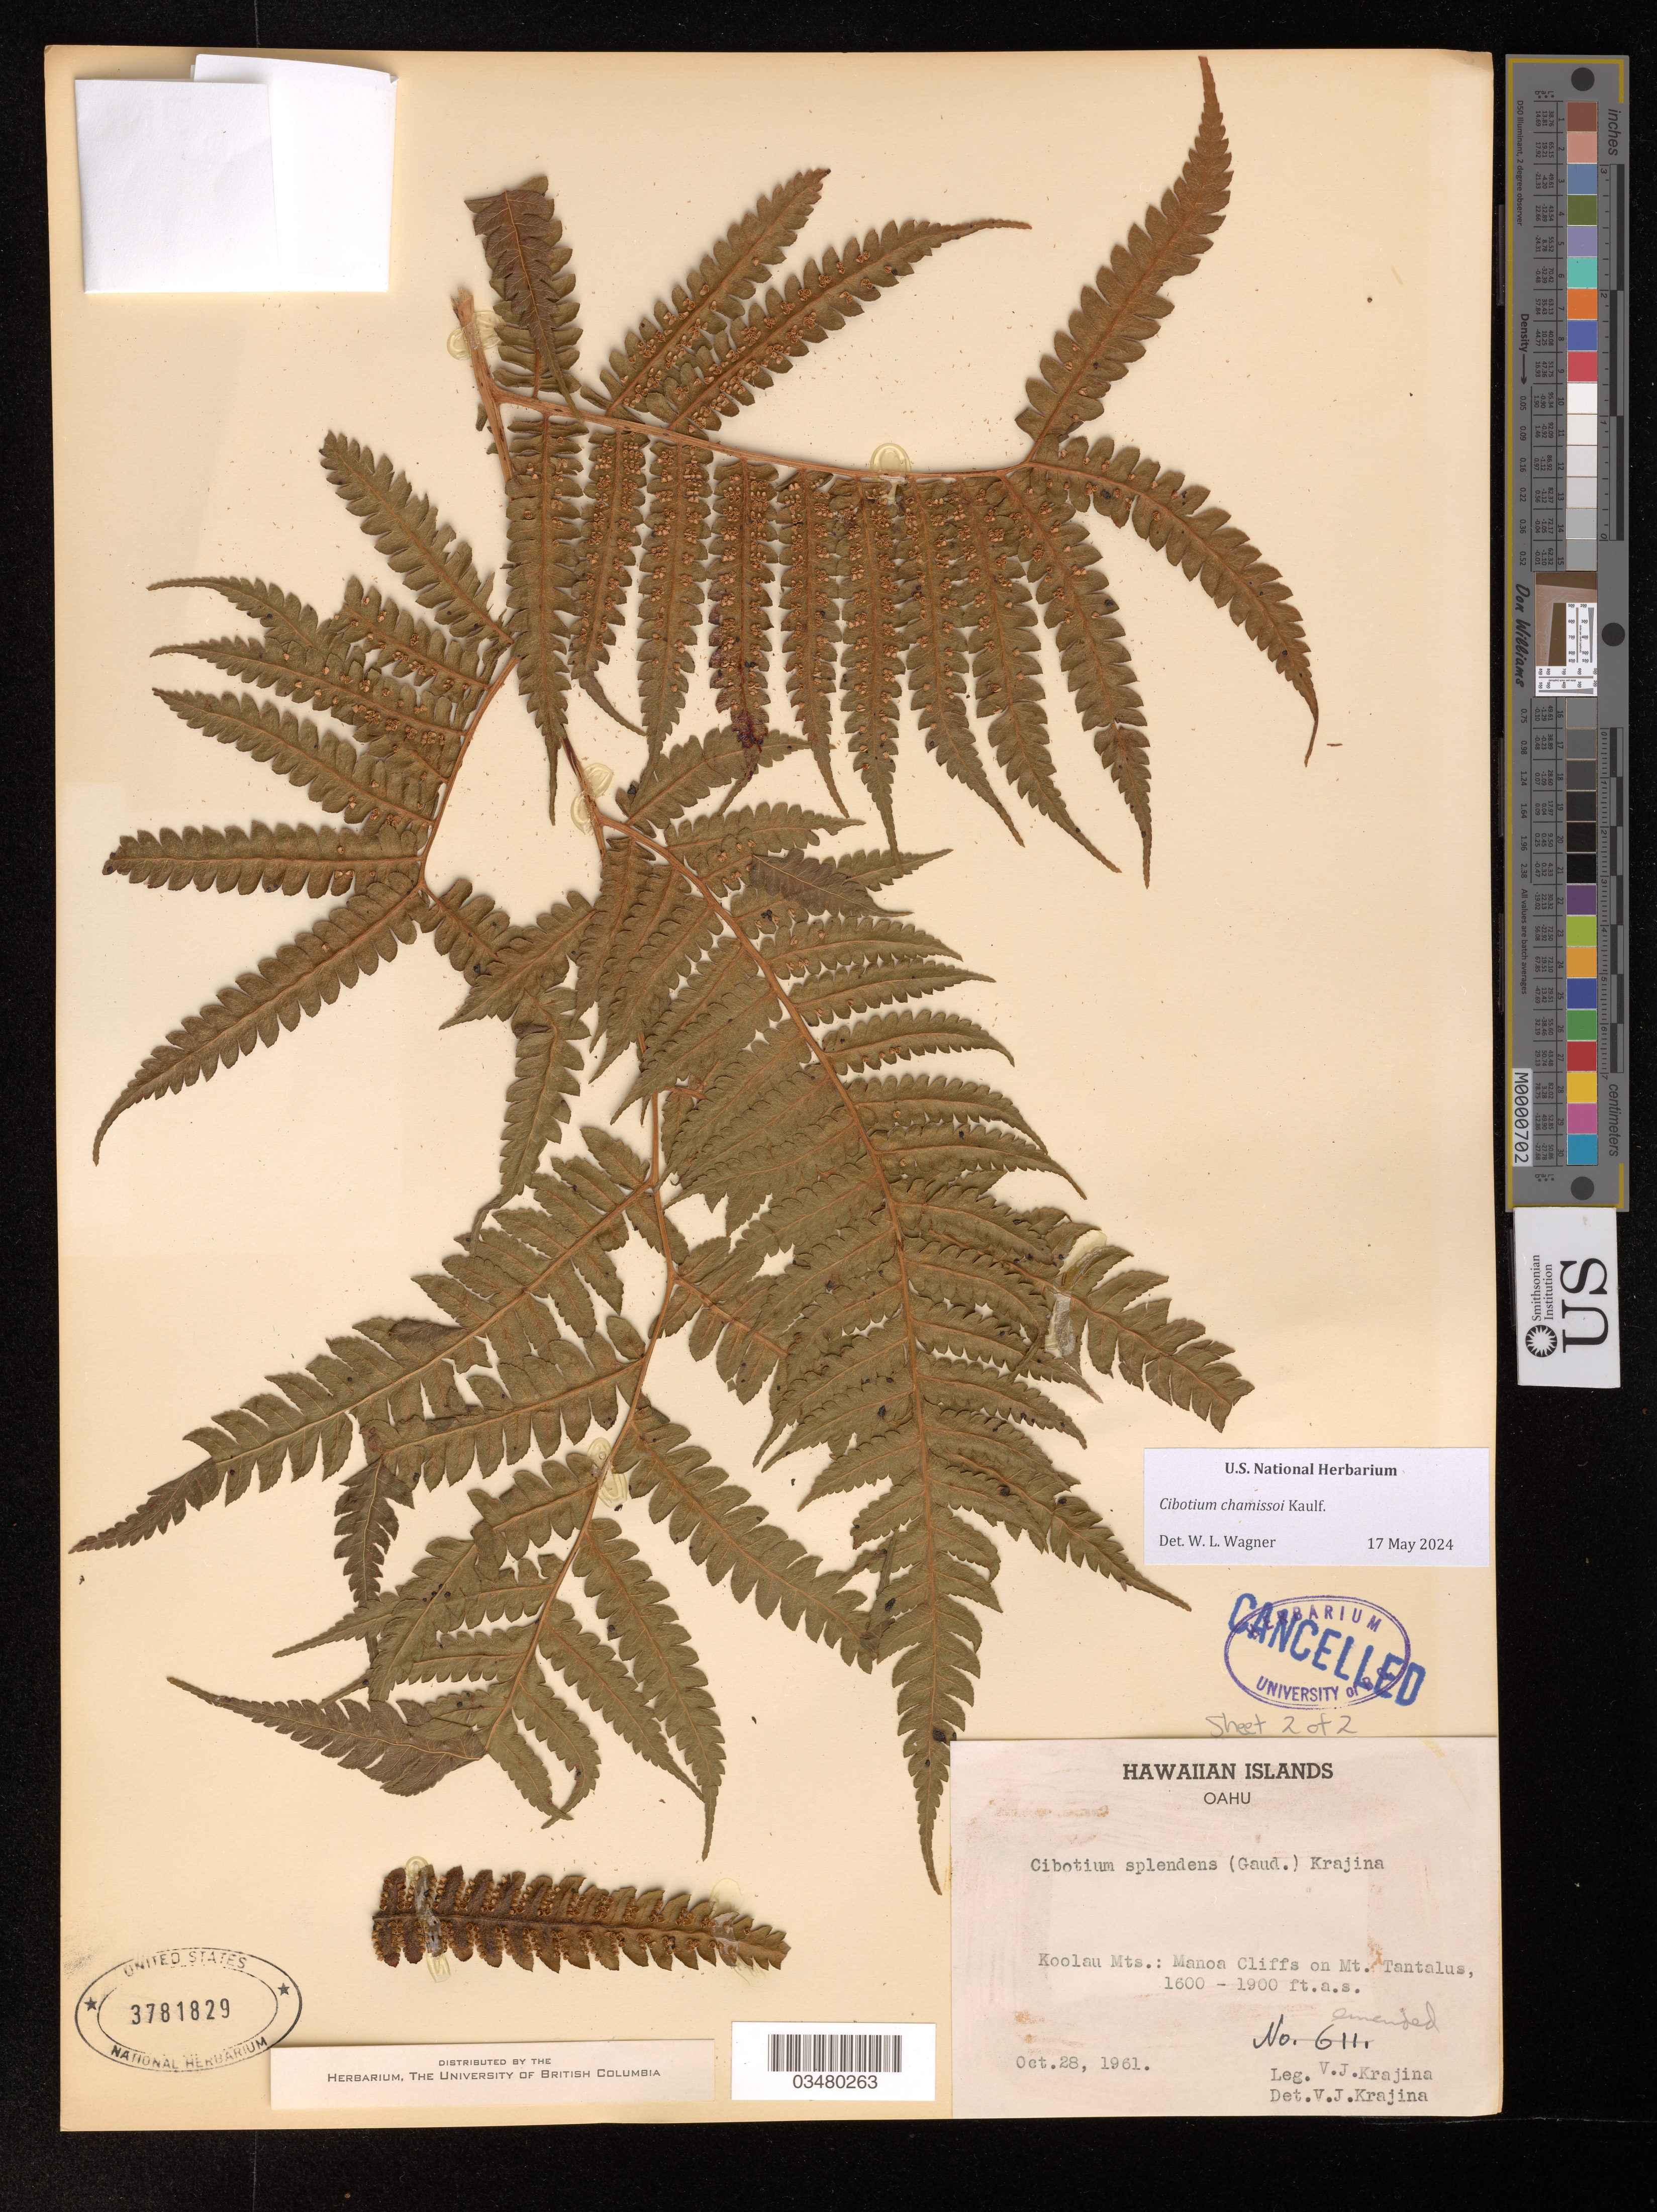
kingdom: Plantae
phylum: Tracheophyta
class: Polypodiopsida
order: Cyatheales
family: Cibotiaceae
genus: Cibotium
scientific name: Cibotium chamissoi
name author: Kaulf.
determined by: Wagner, W. L., (BOT), Smithsonian Institution - National Museum of Natural History (UNITED STATES)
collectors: V. Krajina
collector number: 611028001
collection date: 1961-10-28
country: United States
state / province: Hawaii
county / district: Honolulu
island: Oahu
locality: Koolau Mountains, Mt. Tantalus, Manoa Cliffs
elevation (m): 500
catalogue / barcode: US 3781829